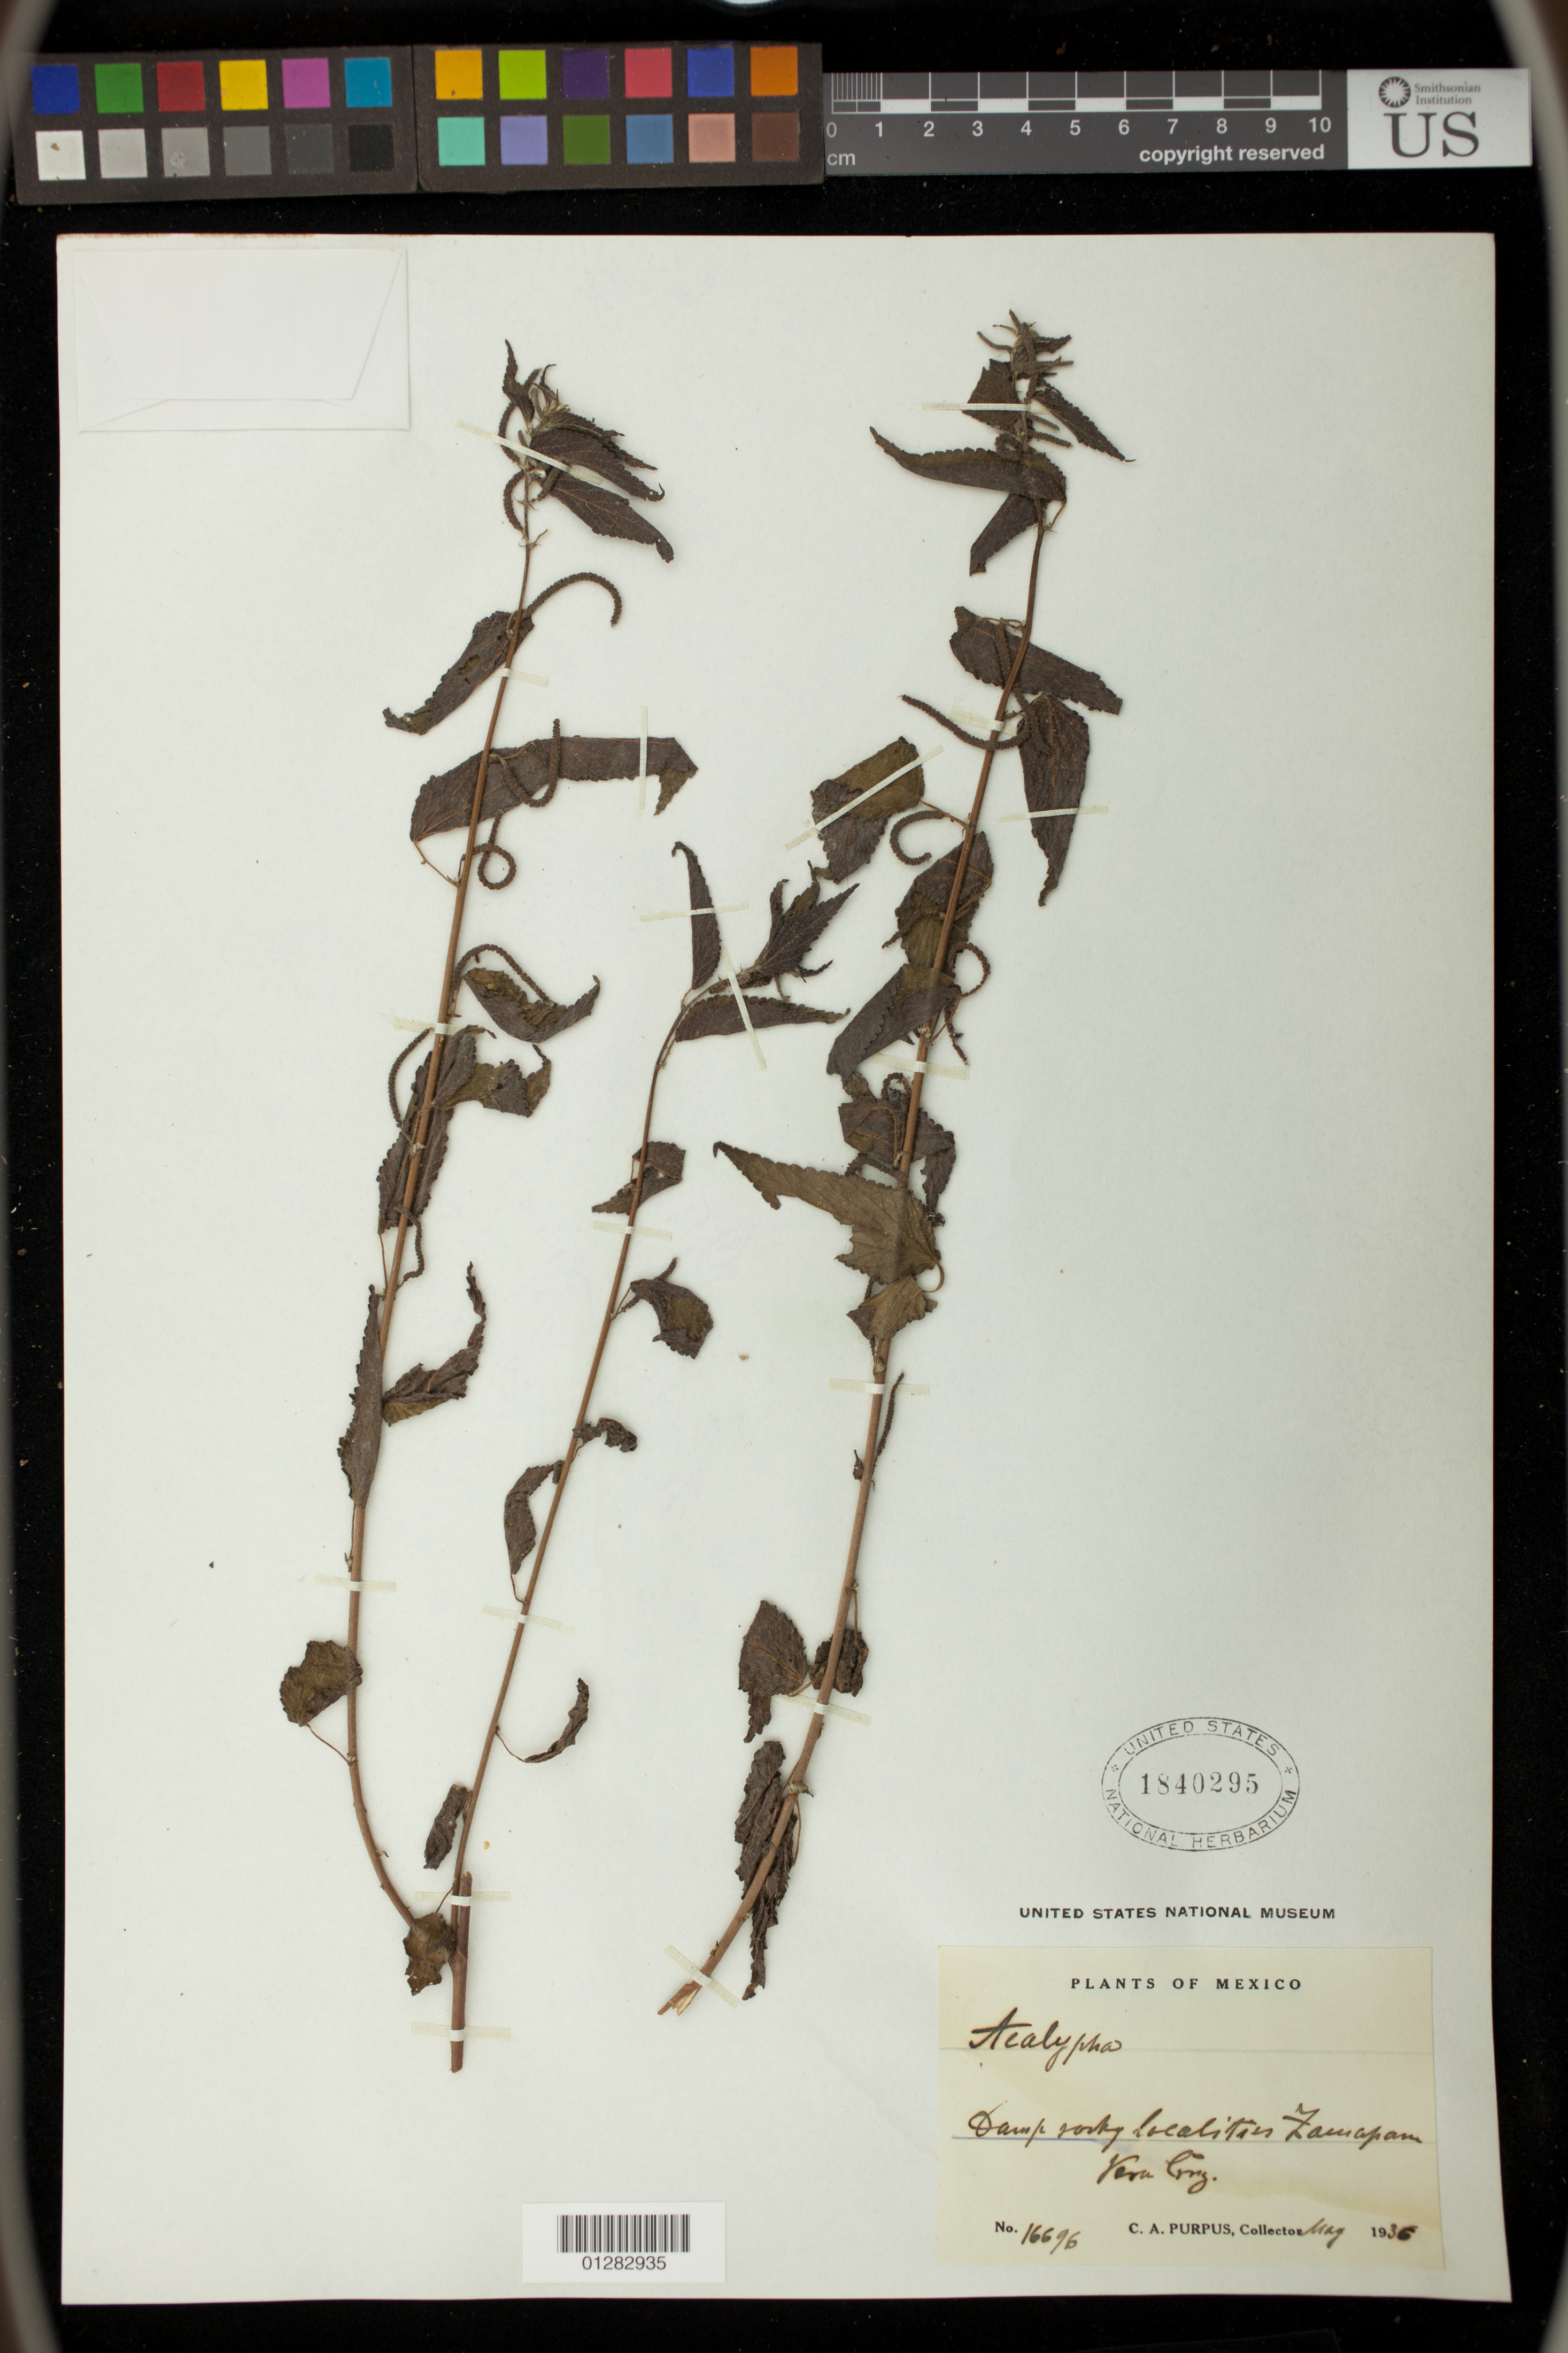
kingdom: Plantae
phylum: Tracheophyta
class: Magnoliopsida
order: Malpighiales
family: Euphorbiaceae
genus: Acalypha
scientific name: Acalypha sp.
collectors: C. A. Purpus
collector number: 16696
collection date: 1936-05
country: Mexico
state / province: Veracruz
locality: Damp, rocky localities Zacuapan, Vera Cruz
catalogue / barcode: US 1840295